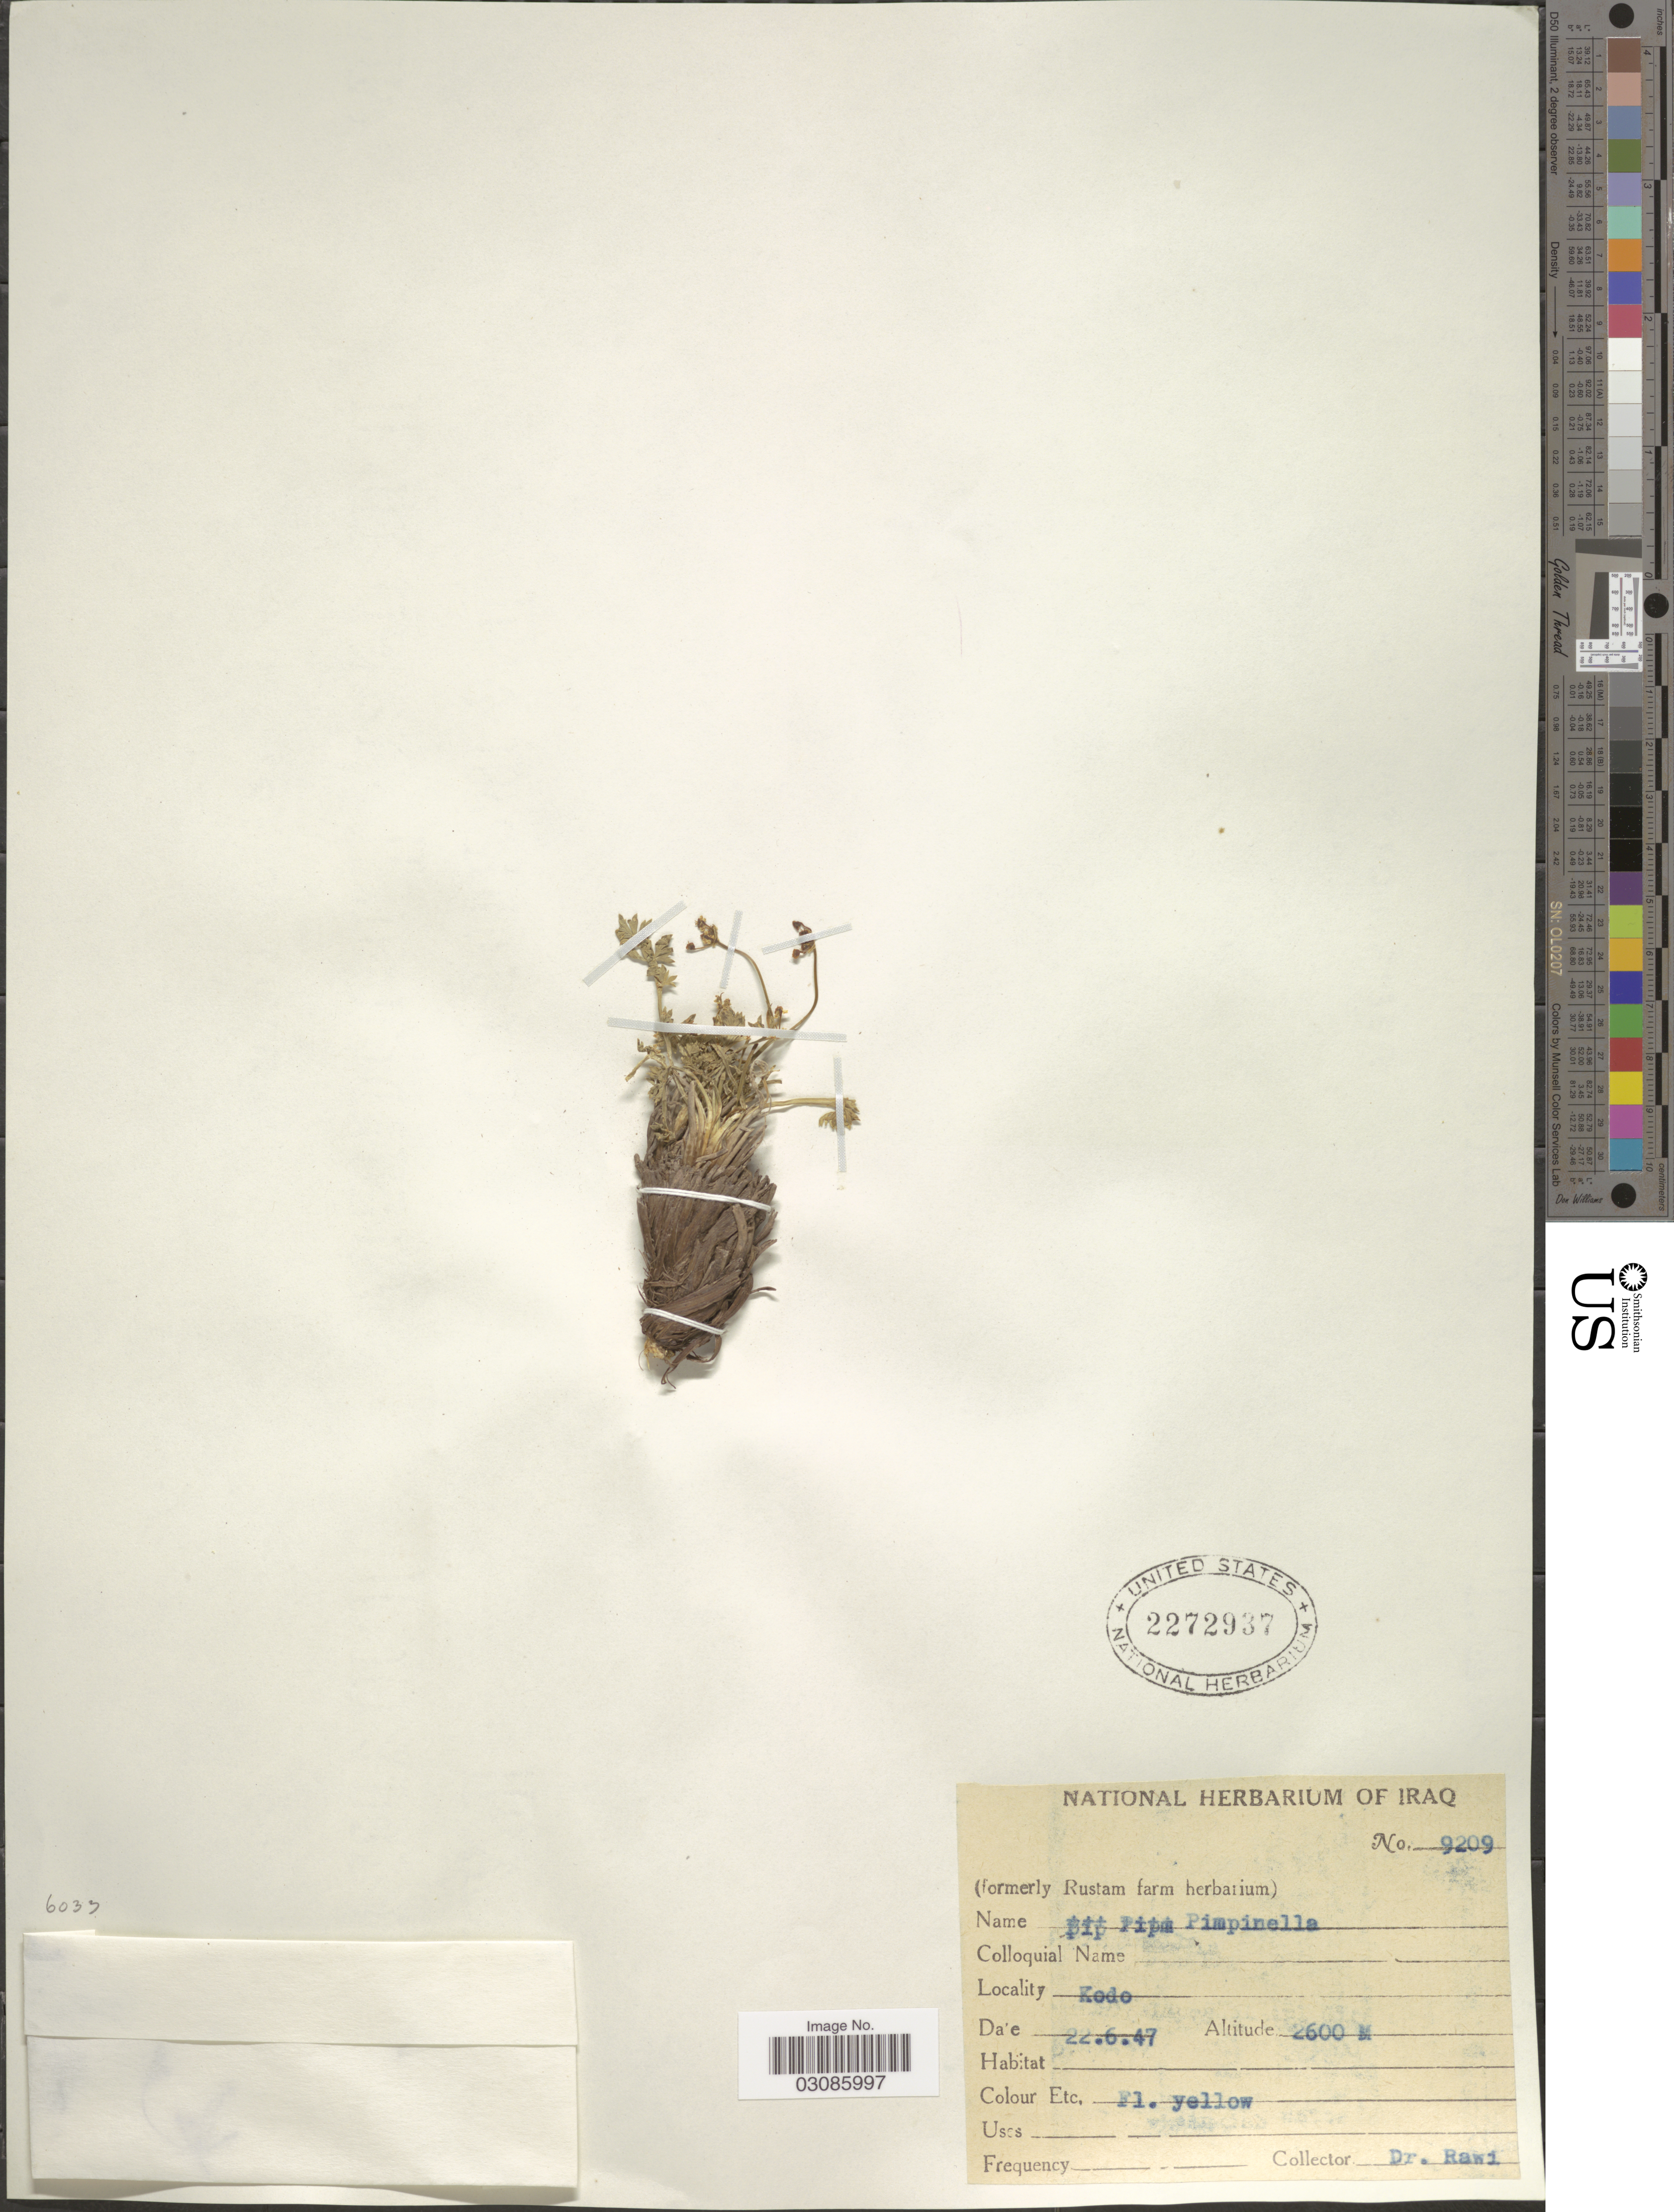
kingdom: Plantae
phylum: Tracheophyta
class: Magnoliopsida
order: Apiales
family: Apiaceae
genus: Pimpinella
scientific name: Pimpinella sp.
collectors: -. Rawi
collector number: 9209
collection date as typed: Transcribed d/m/y: 22/6/47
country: Iraq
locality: Kodo.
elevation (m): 2600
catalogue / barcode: US 2272937